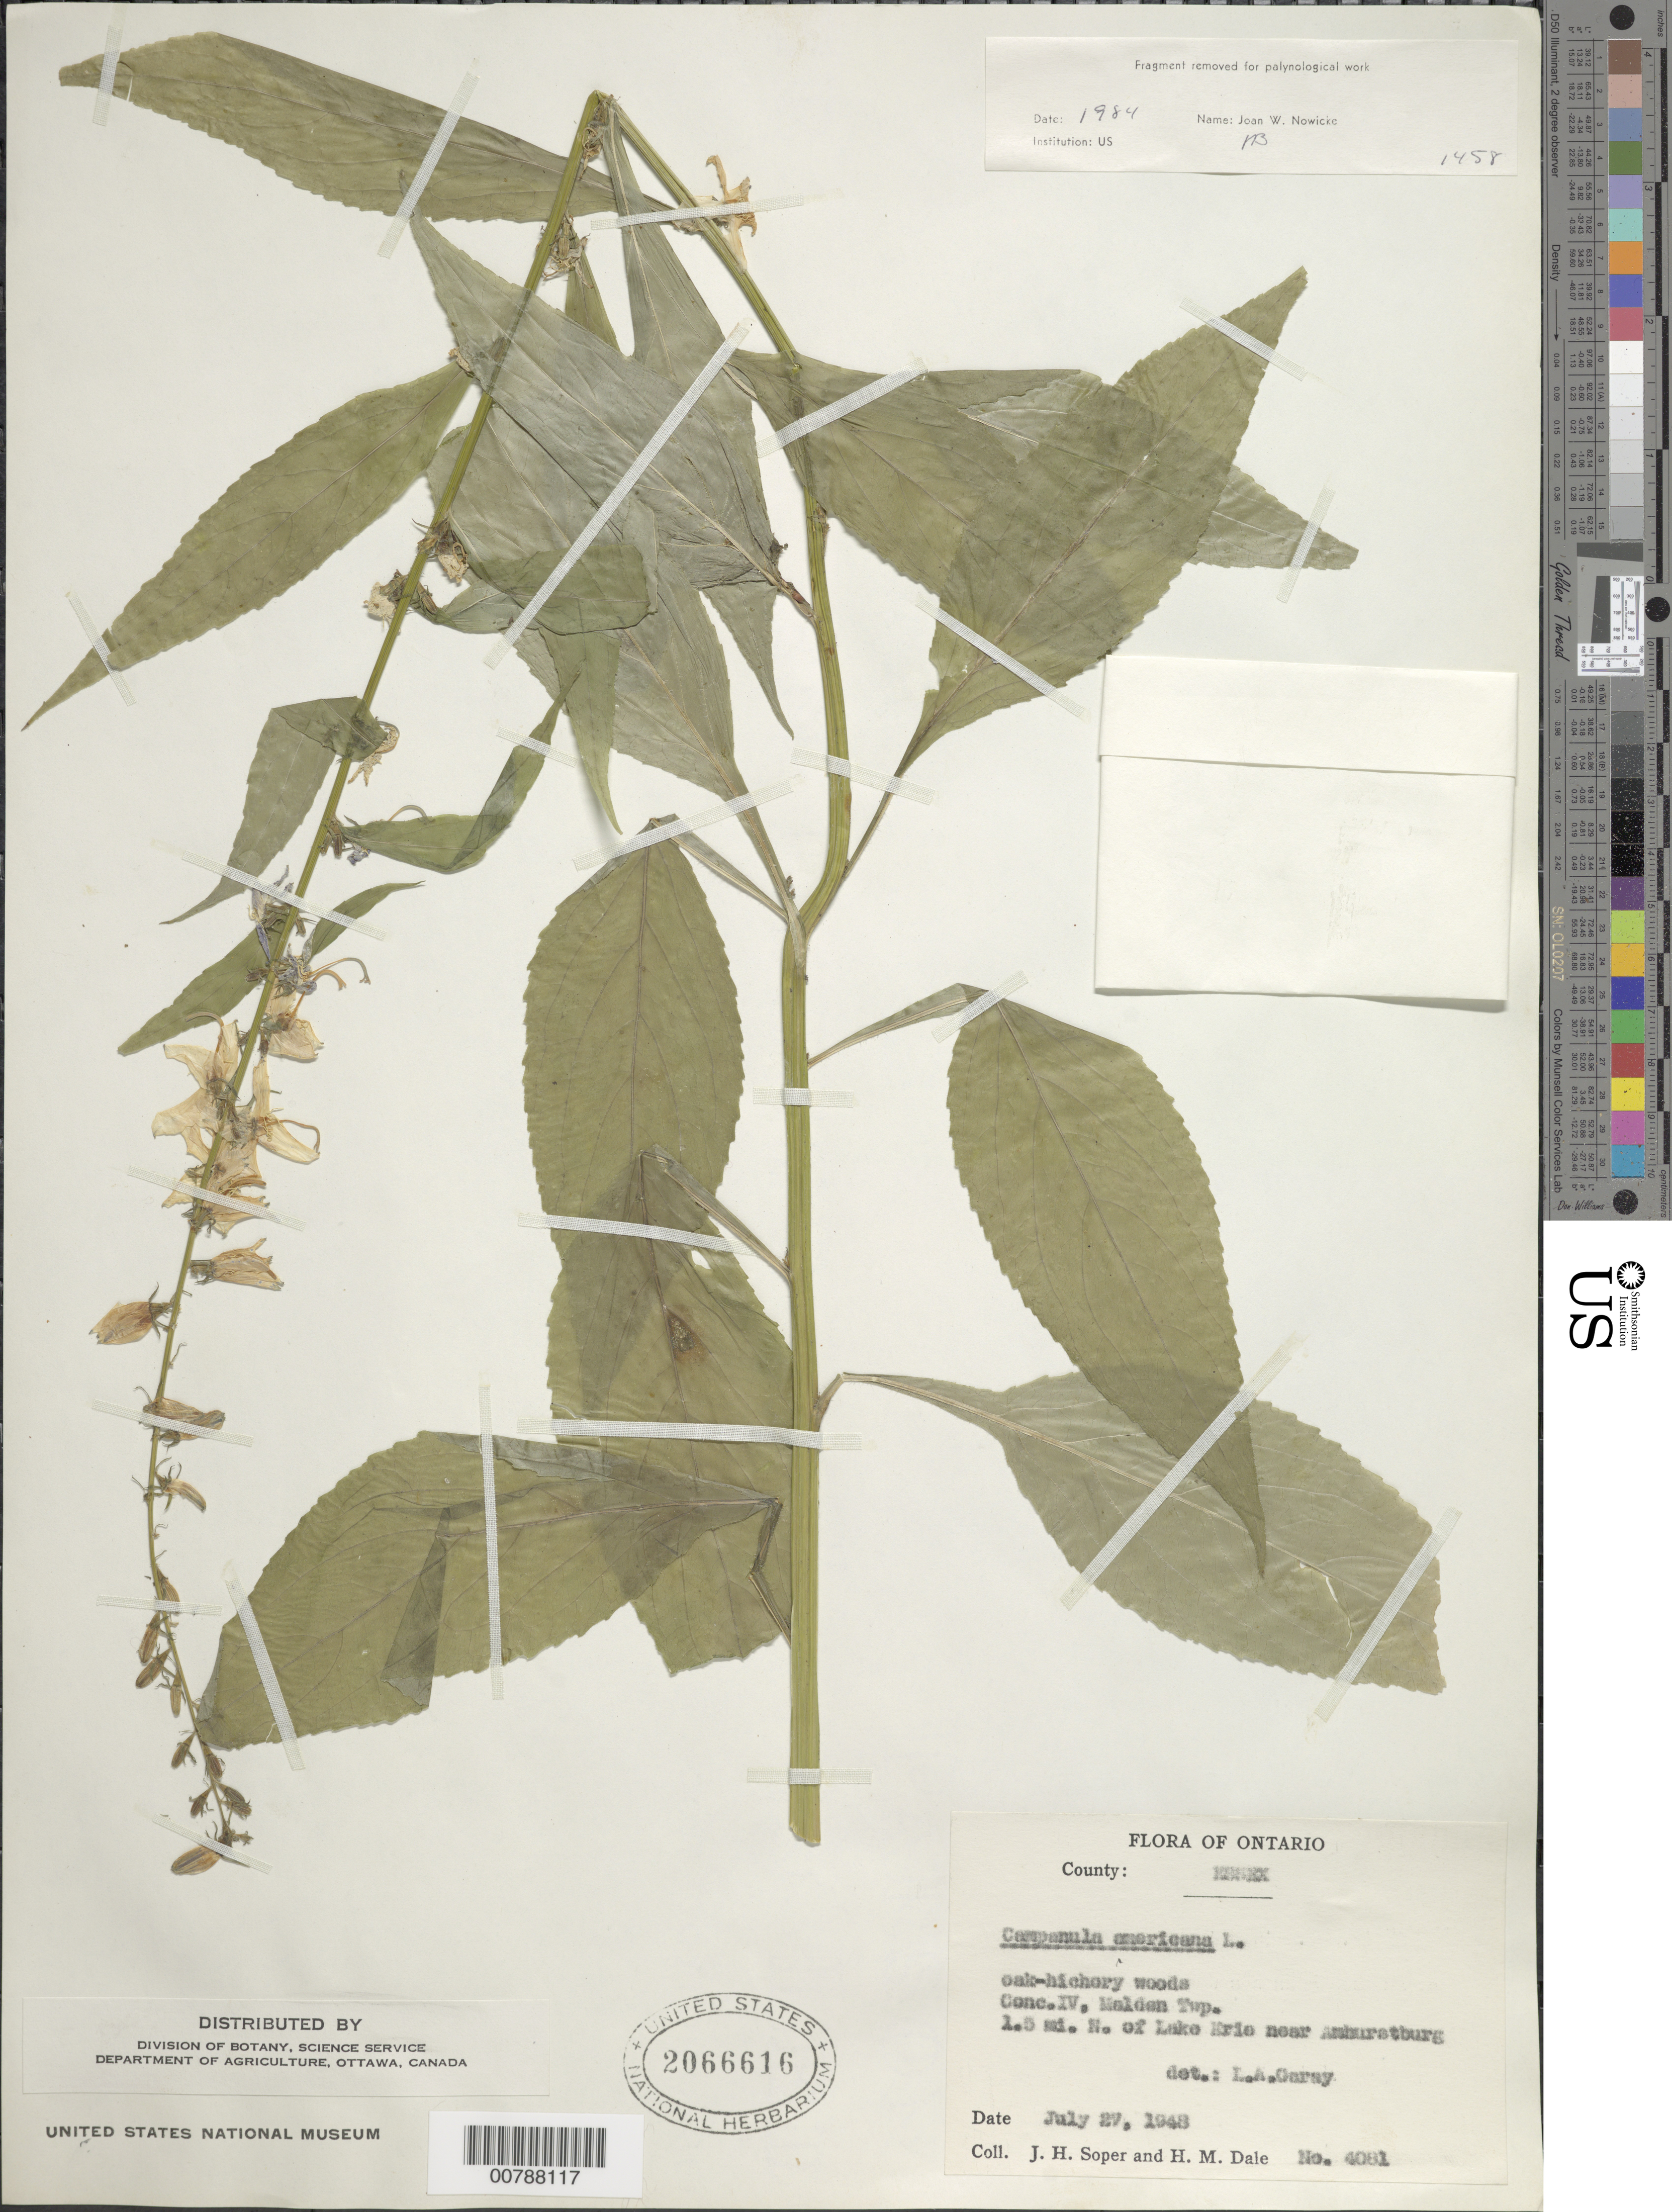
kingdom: Plantae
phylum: Tracheophyta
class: Magnoliopsida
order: Asterales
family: Campanulaceae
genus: Campanula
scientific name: Campanula americana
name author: L.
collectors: J. H. Soper & H. M. Dale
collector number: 4081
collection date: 1948-07-27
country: Canada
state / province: Ontario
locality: Conc. IV, Walden Twp. 1.5 mi. N. of Lake Erie near Amhurstburg.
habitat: Oak-hickory woods.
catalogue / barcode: US 2066616